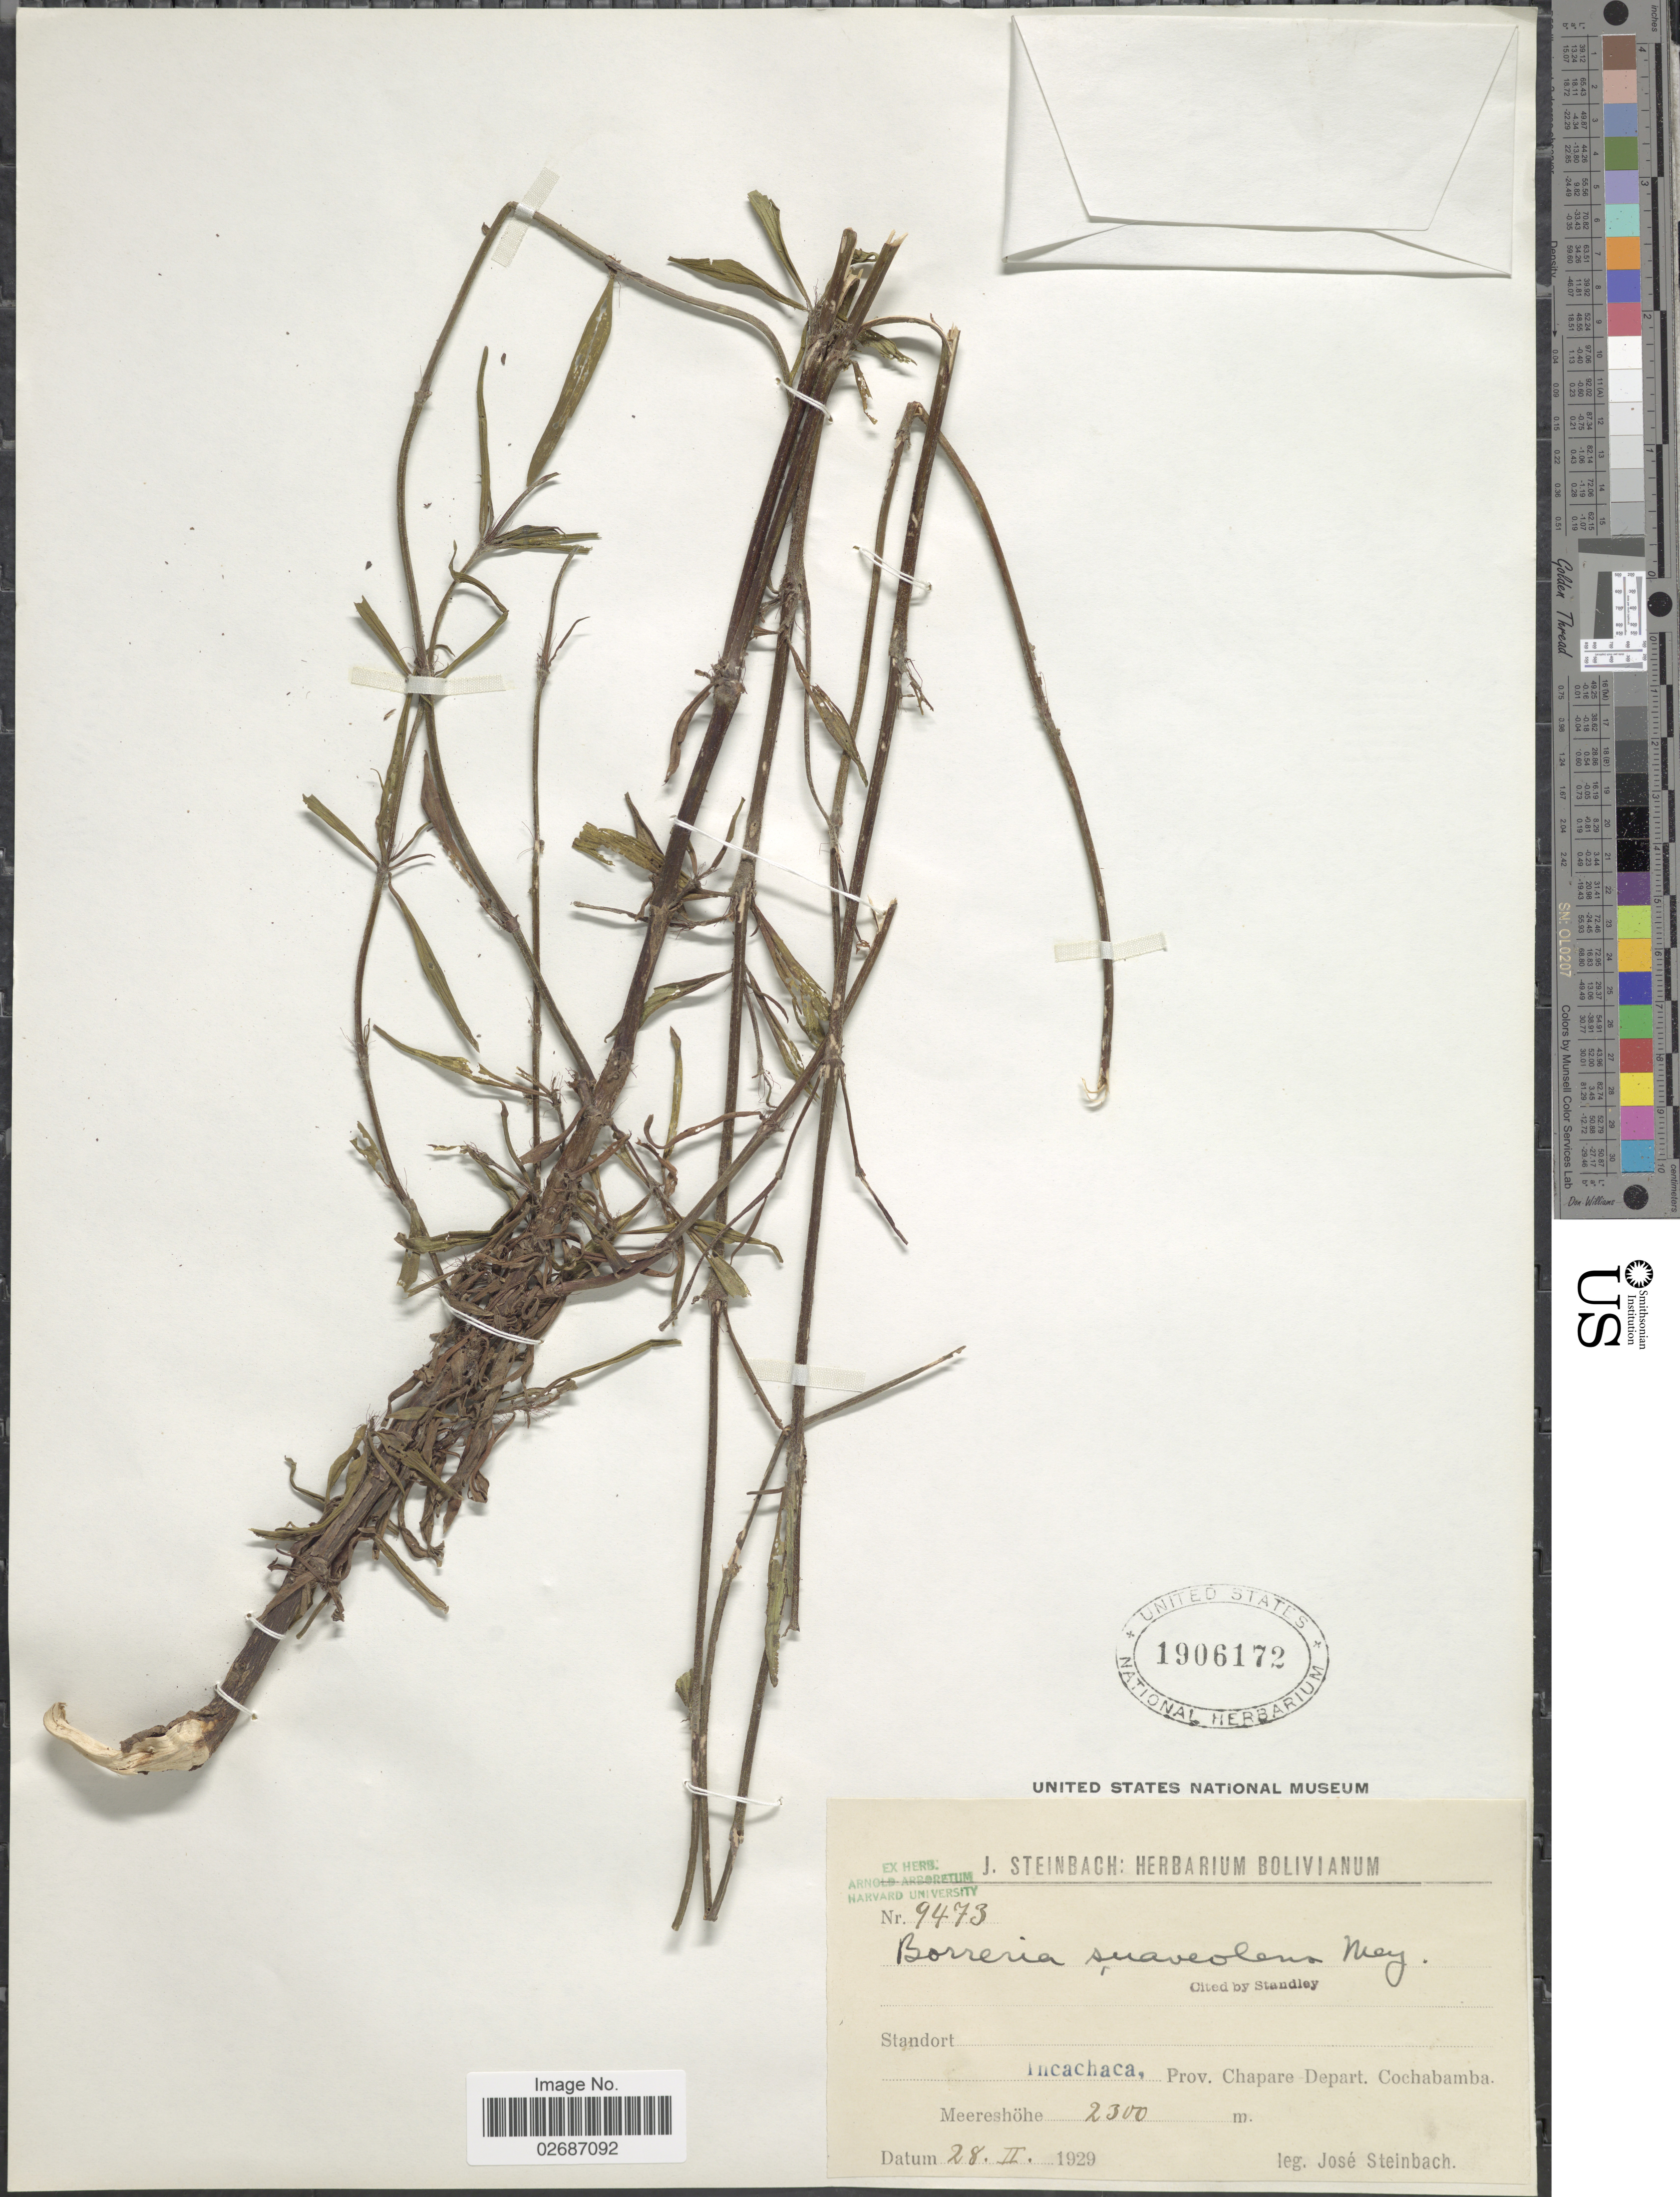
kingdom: Plantae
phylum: Tracheophyta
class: Magnoliopsida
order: Gentianales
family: Rubiaceae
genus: Borreria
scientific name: Borreria suaveolens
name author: G. Mey.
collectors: J. Steinbach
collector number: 9473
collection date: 1929-02-28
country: Bolivia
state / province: Cochabamba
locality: Incachaca, Prov. Chapare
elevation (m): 2300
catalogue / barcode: US 1906172